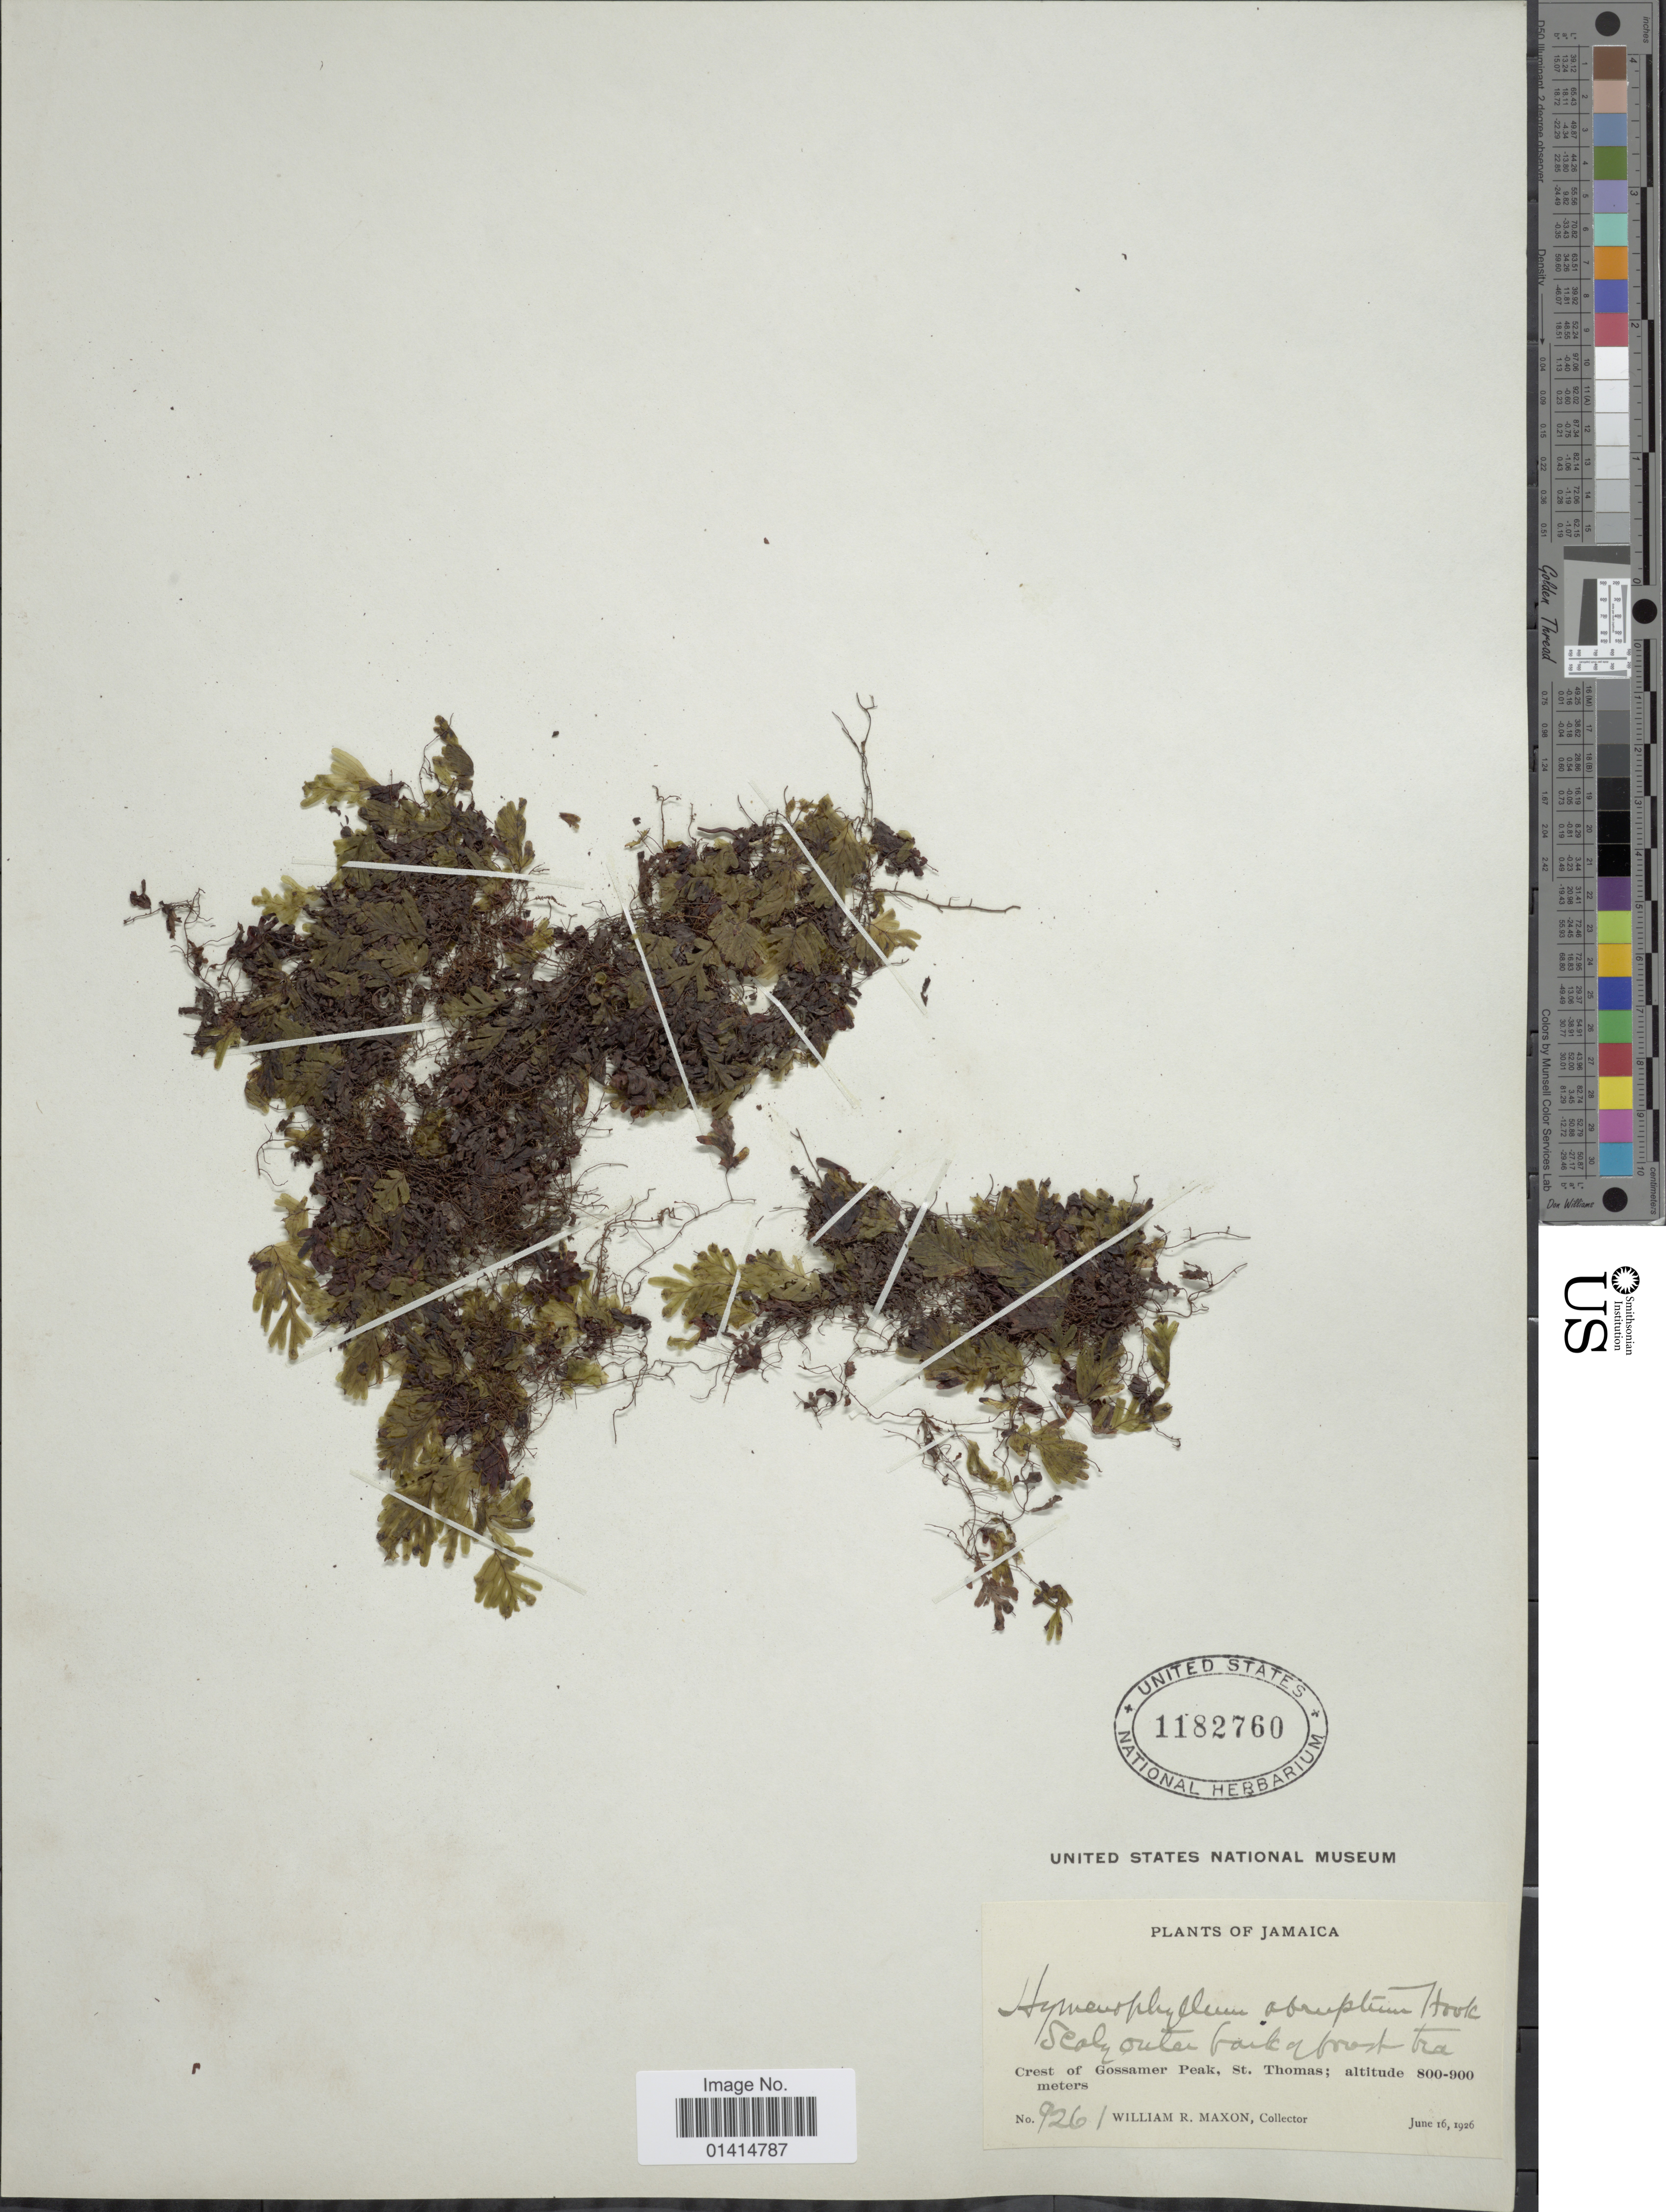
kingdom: Plantae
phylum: Tracheophyta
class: Polypodiopsida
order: Hymenophyllales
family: Hymenophyllaceae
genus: Hymenophyllum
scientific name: Hymenophyllum abruptum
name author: Hook.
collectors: W. R. Maxon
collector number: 9261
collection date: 1926-06-16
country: Jamaica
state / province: Saint Thomas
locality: Crest of Gossamer Peak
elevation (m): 800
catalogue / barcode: US 1182760